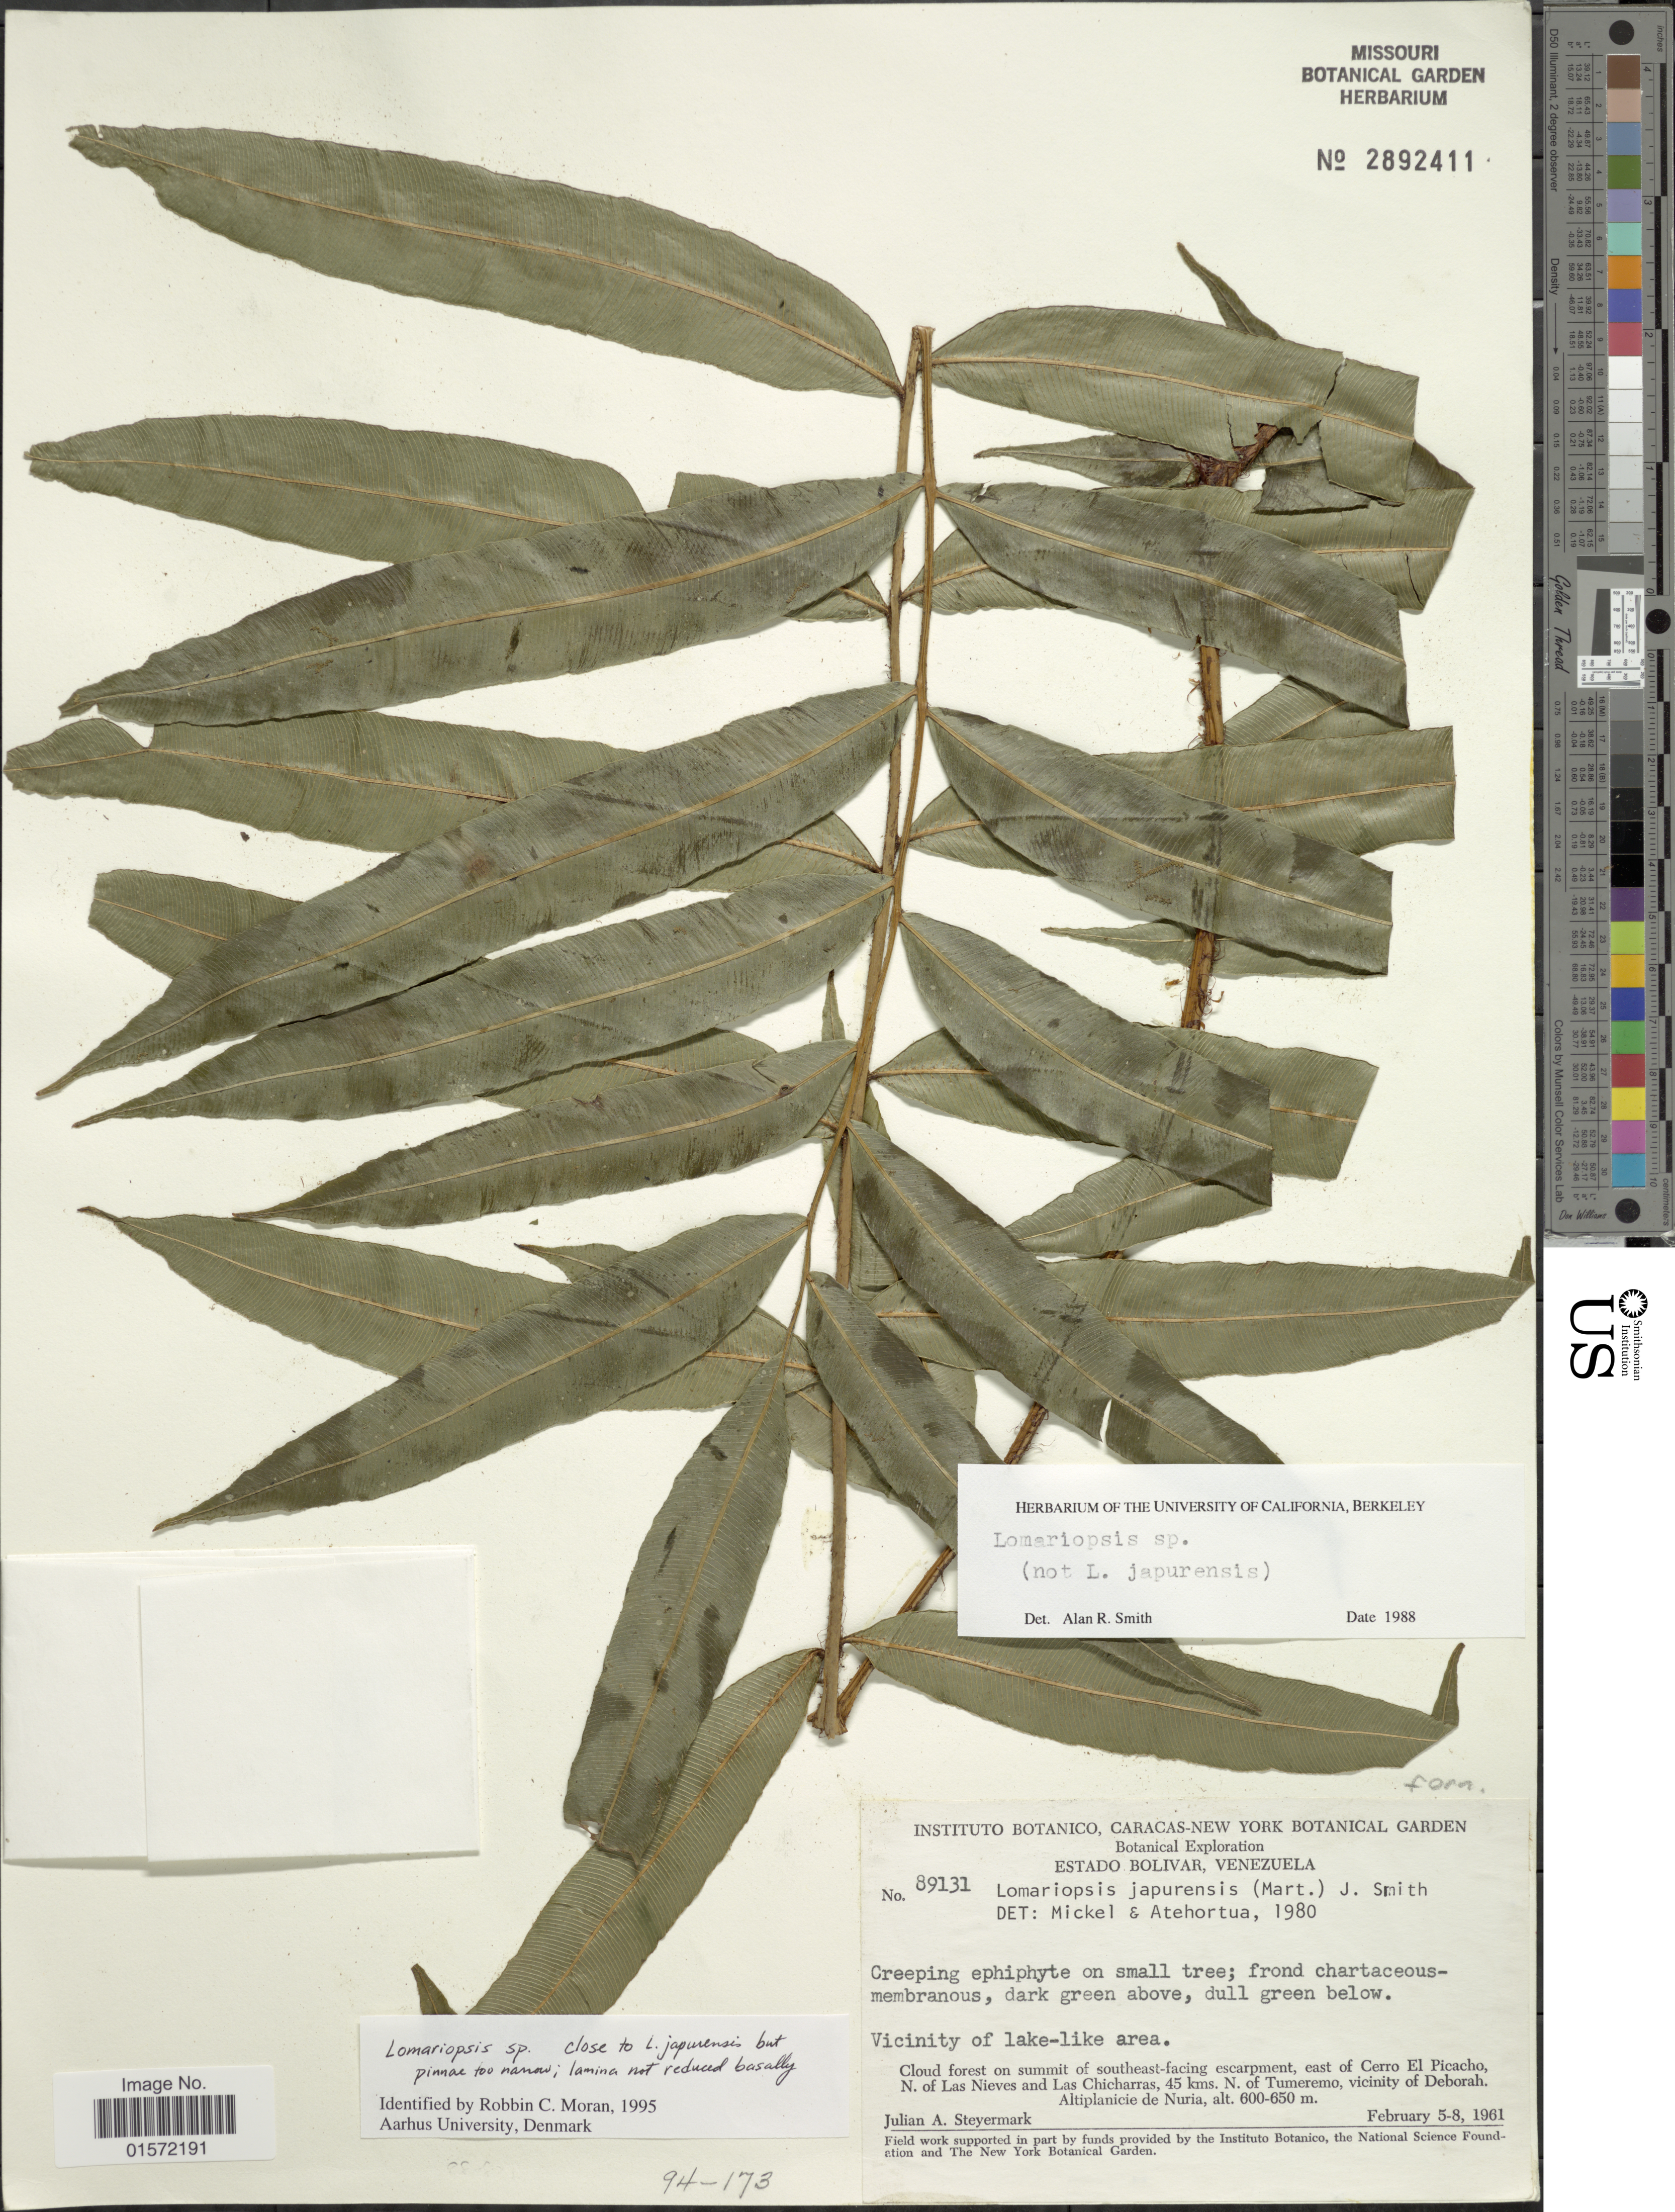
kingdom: Plantae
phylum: Tracheophyta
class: Polypodiopsida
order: Polypodiales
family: Lomariopsidaceae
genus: Lomariopsis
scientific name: Lomariopsis sp.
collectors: J. Steyermark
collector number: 89131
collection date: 1961-02-05/1961-02-08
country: Venezuela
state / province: Bolivar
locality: Vicinity of lake-like area, Cloud forest on summit of southeast-facing escarpment, east of Cerro El Picacho, N. of Las Nieves and Las Chicharras, 45 kms. N. of Tumeremo, vicinity of Deborah, Altiplanicie de Nuria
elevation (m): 600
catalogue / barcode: US 2892411